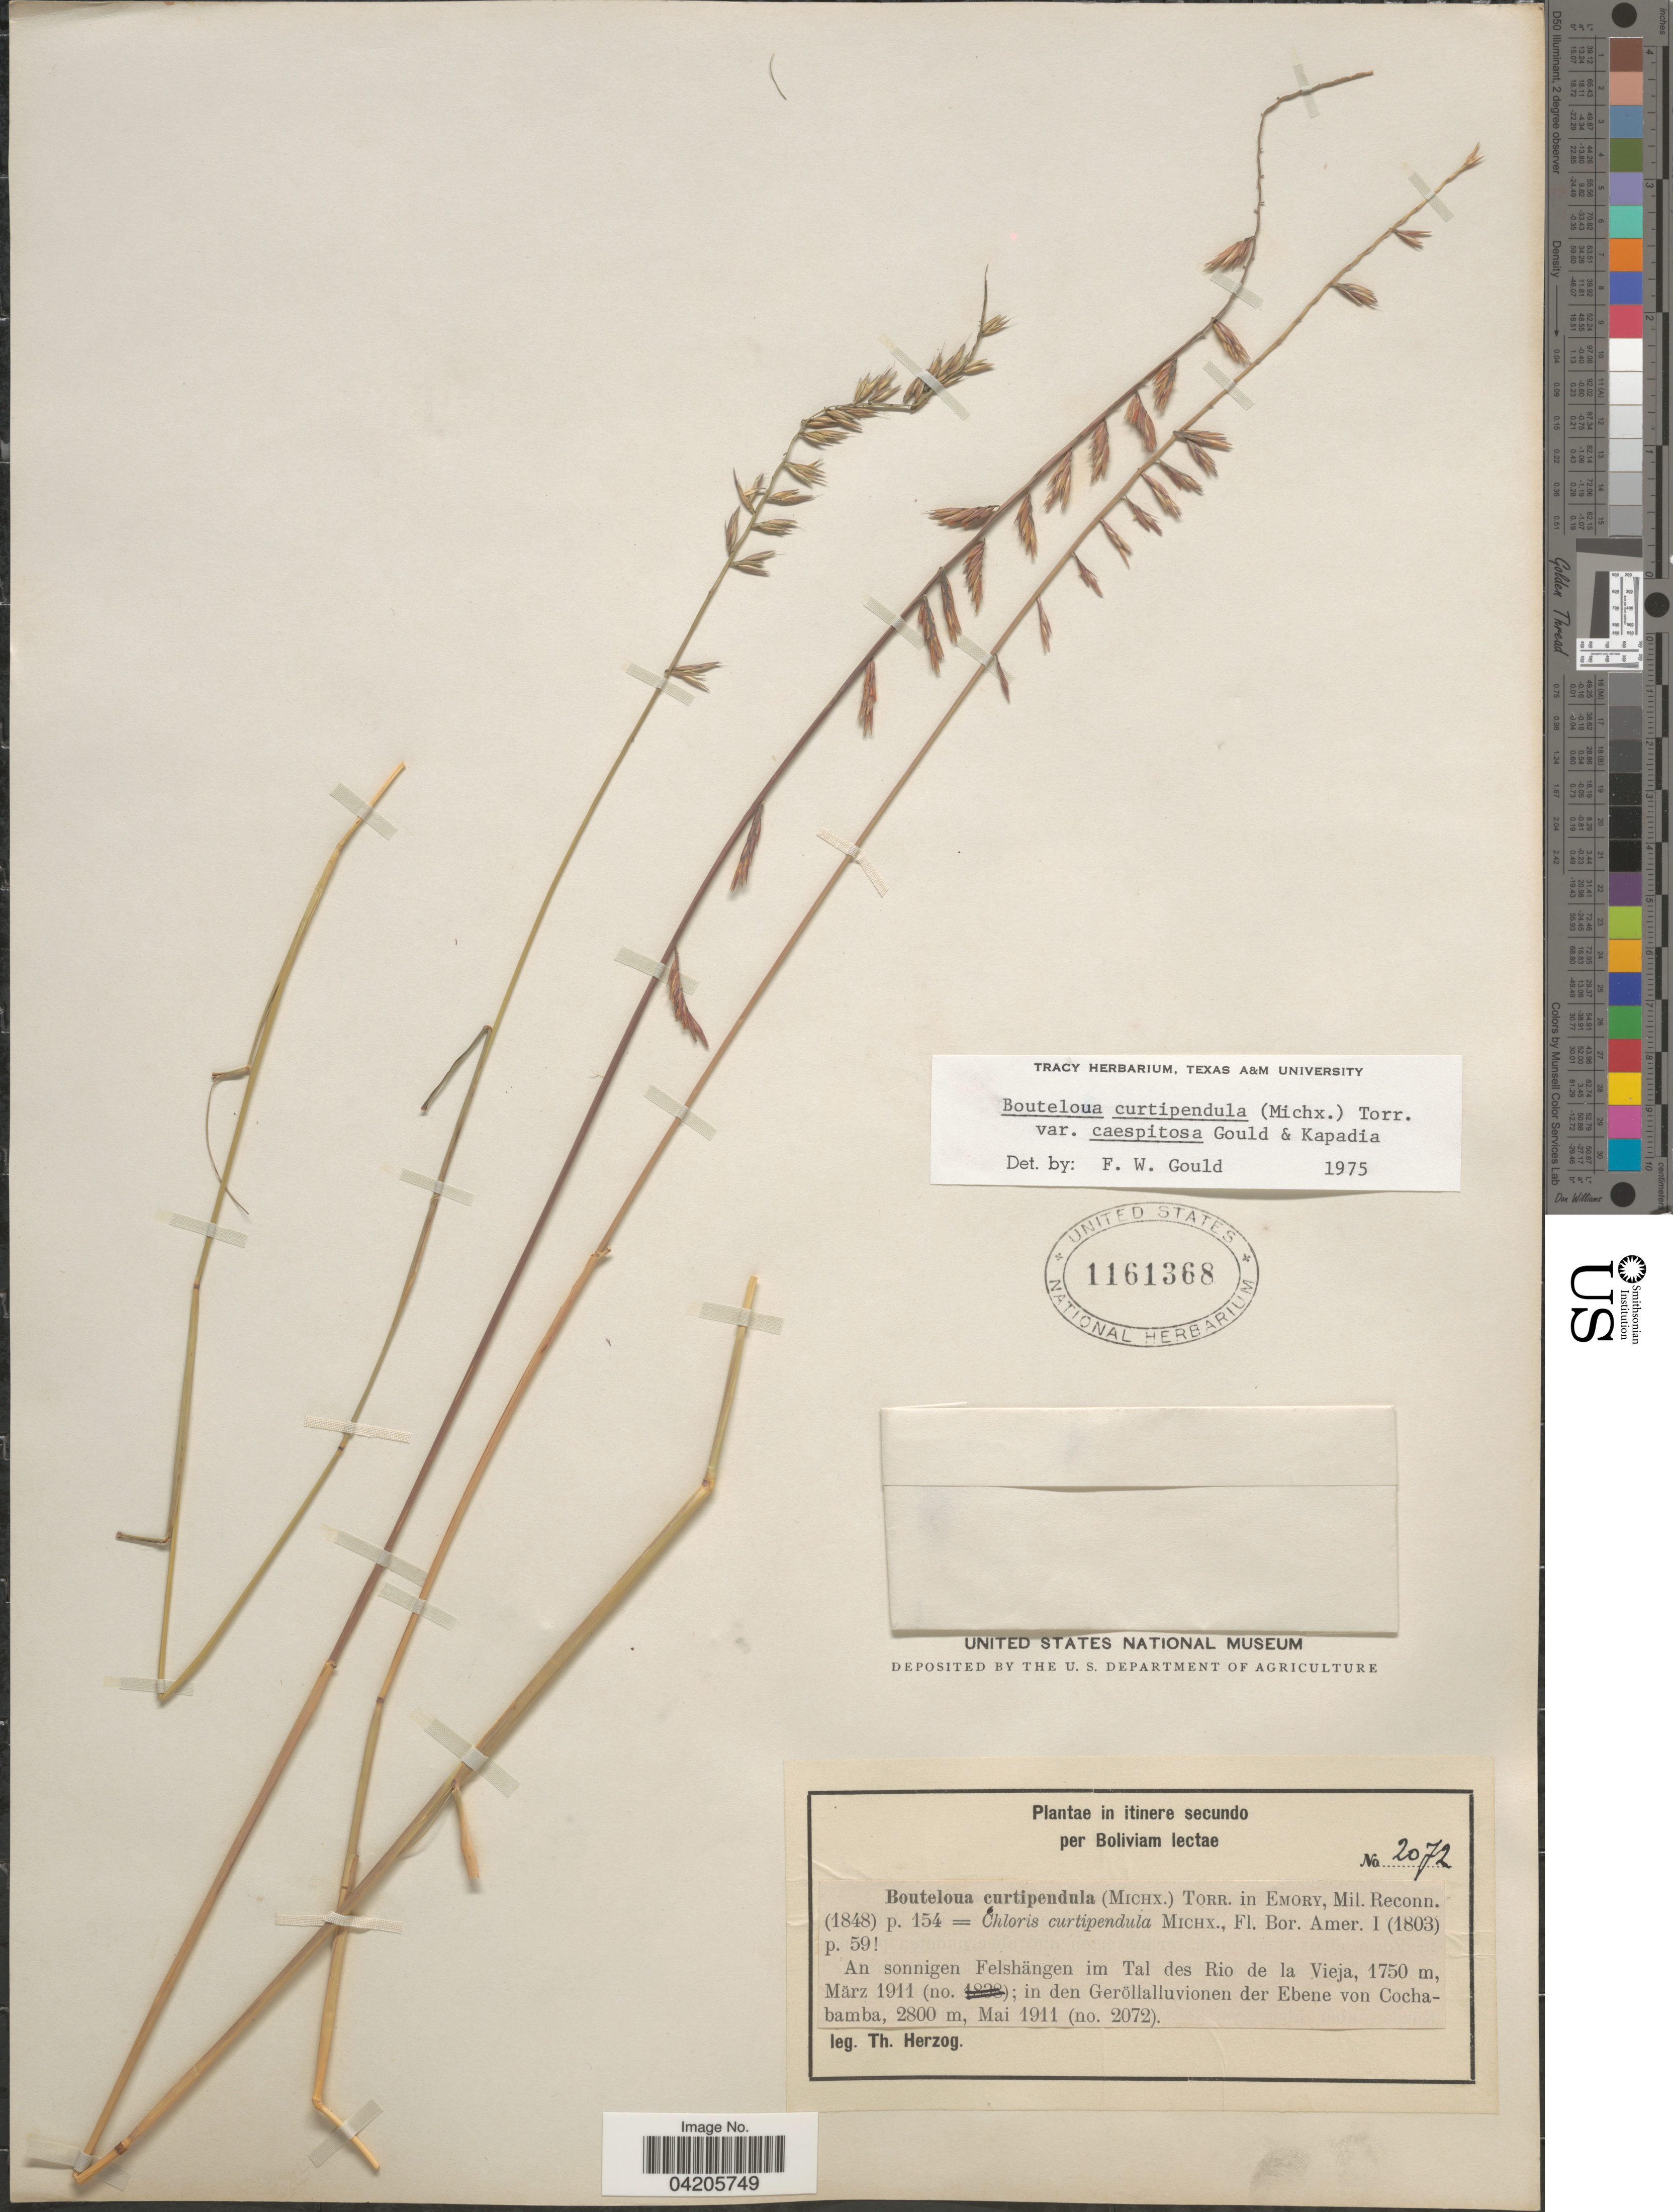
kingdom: Plantae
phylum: Tracheophyta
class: Liliopsida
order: Poales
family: Poaceae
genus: Bouteloua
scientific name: Bouteloua curtipendula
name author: (Michx.) Torr.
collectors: T. Herzog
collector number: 2072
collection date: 1911-05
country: Bolivia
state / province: Cochabamba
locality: Itinere secundo. In den Geröllalluvionen der Ebene.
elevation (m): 2800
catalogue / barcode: US 1161368